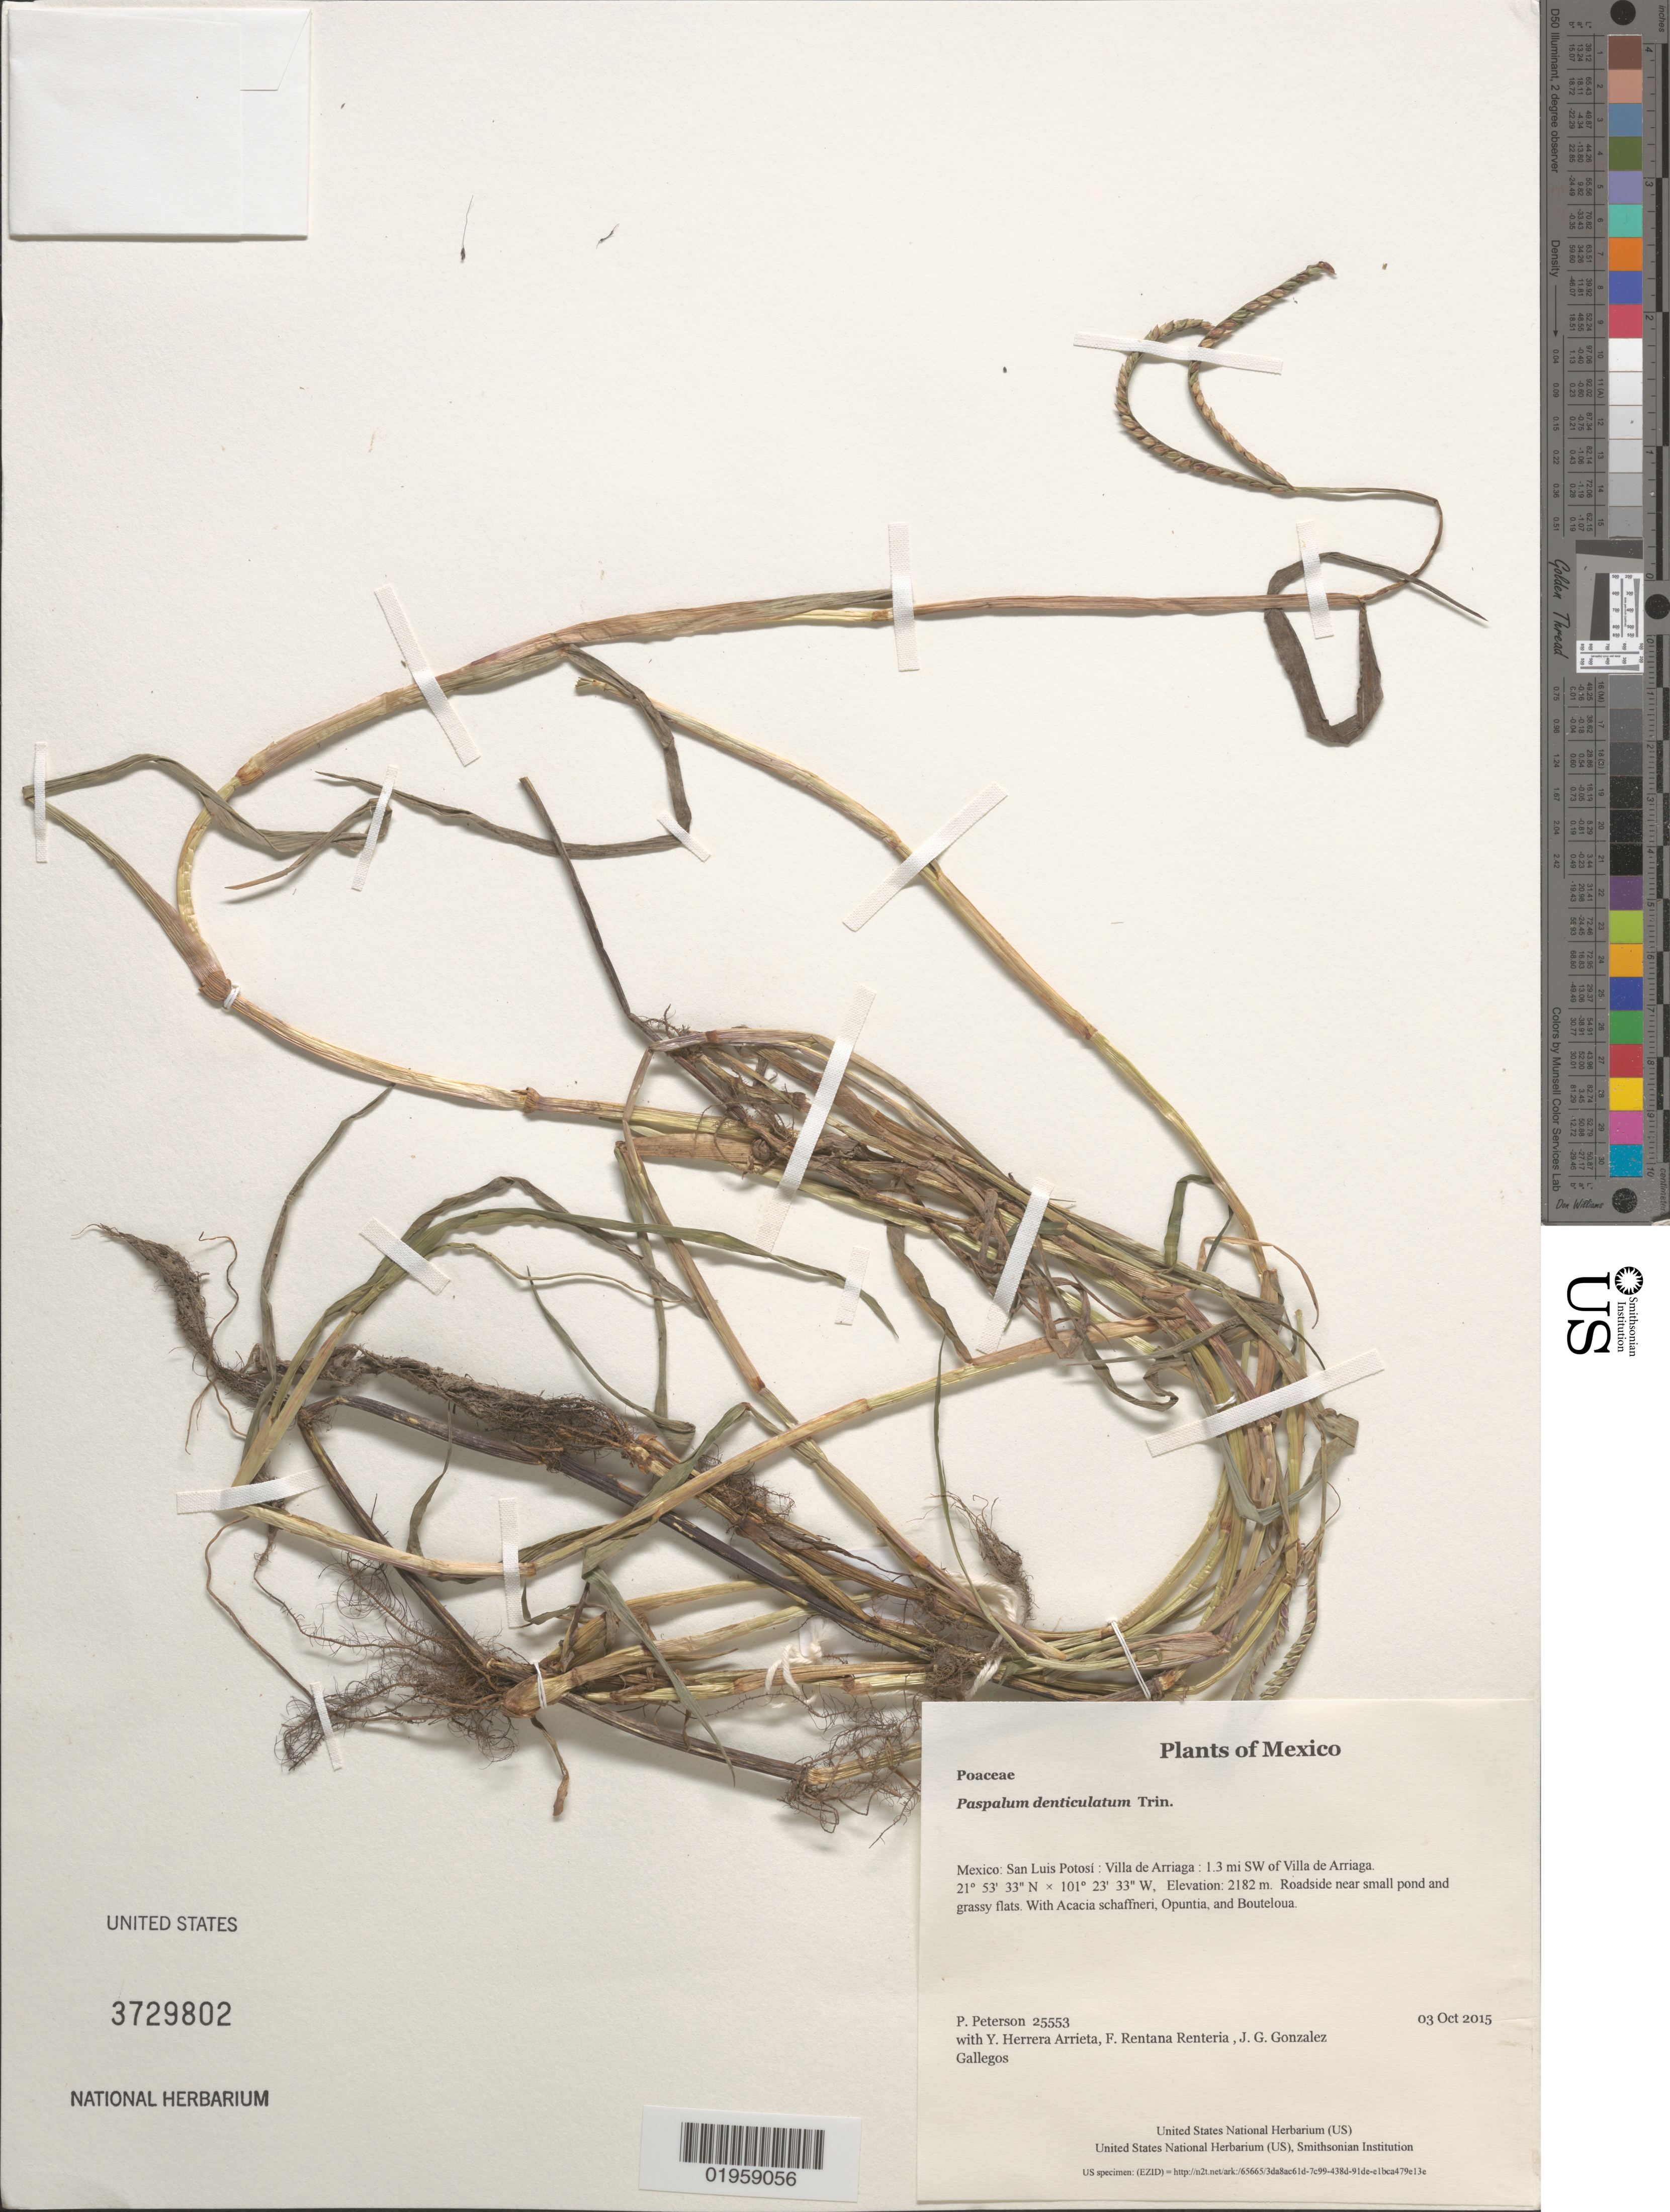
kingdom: Plantae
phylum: Tracheophyta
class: Liliopsida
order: Poales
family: Poaceae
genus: Paspalum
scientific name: Paspalum denticulatum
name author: Trin.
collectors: P. M. Peterson, Y. Herrera Arrieta, F. Rentana Renteria & J. G. Gonzalez Gallegos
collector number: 25553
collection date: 2015-10-03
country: Mexico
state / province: San Luis Potosí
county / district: Villa de Arriaga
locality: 1.3 mi SW of Villa de Arriaga.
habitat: Roadside near small pond and grassy flats.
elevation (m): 2182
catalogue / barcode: US 3729802